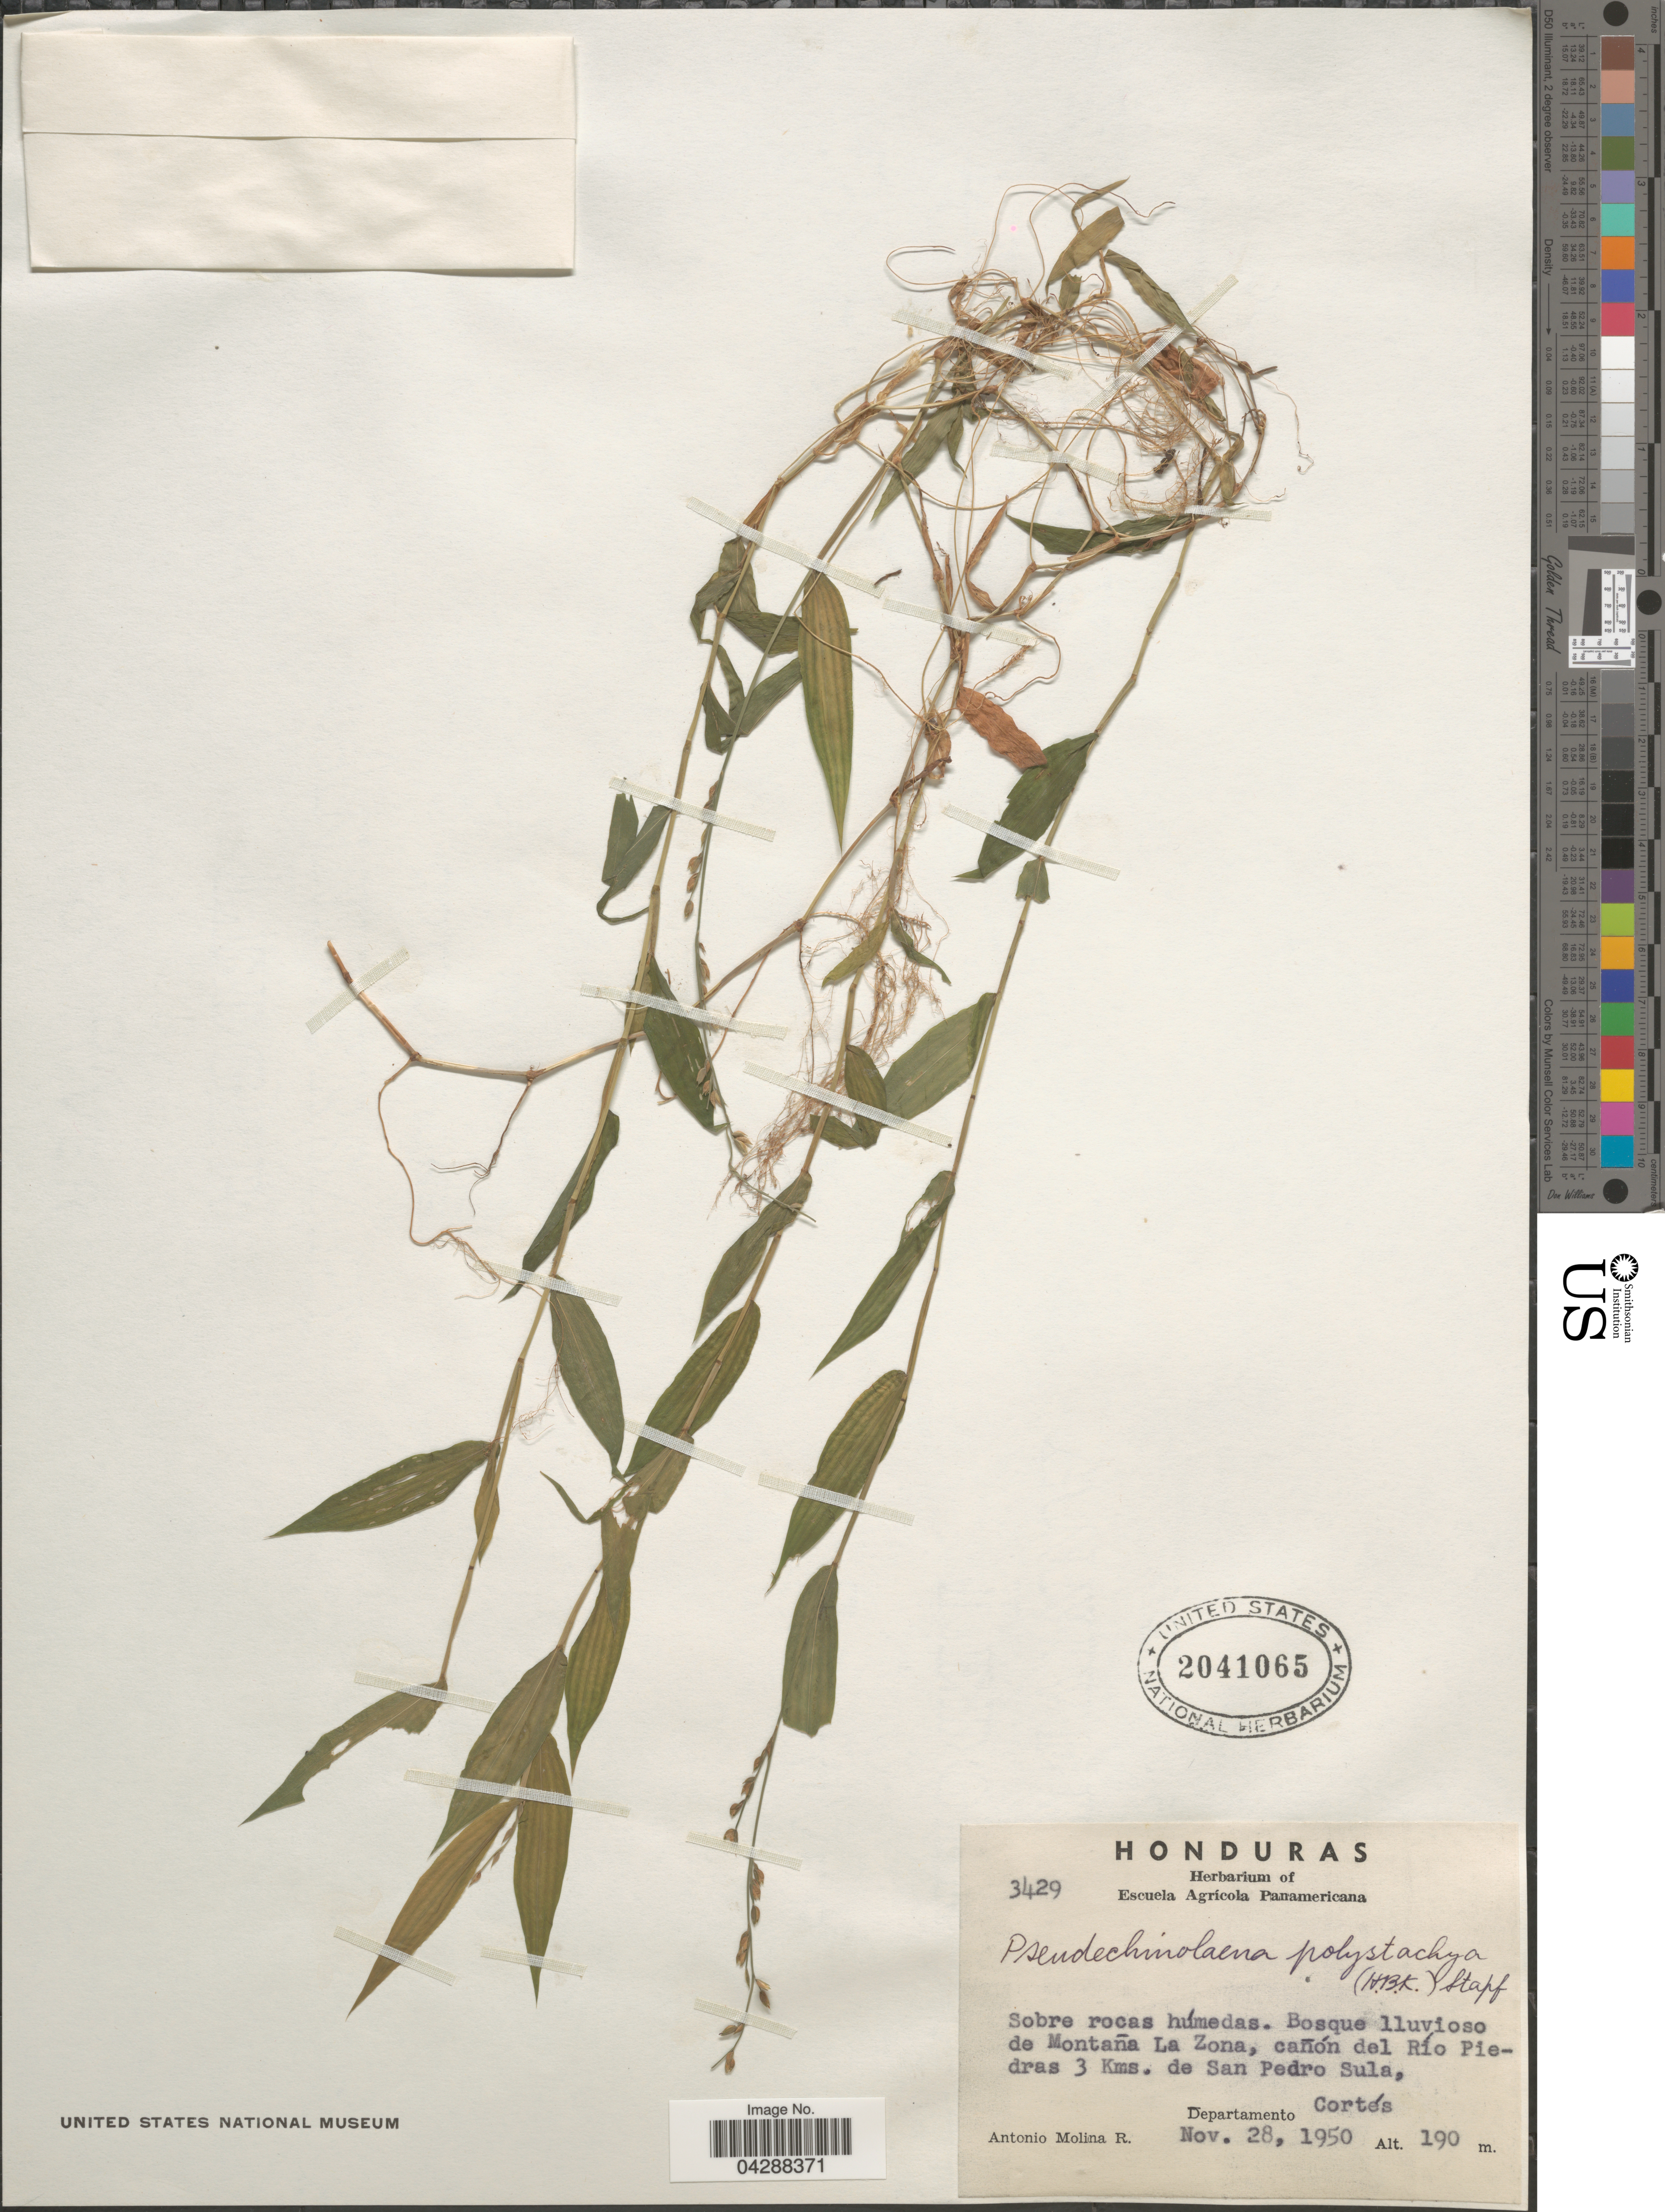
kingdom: Plantae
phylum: Tracheophyta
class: Liliopsida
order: Poales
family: Poaceae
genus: Pseudechinolaena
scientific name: Pseudechinolaena polystachya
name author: (Kunth) Stapf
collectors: A. Molina R.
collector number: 3429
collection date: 1950-11-28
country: Honduras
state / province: Cortes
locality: Sobre rocas húmedas. Bosque lluvioso de Montaña La Zona, cañón del Río Piedras 3 Kms. de San Pedro Sula, Departamento Cortés.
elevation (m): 190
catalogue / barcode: US 2041065